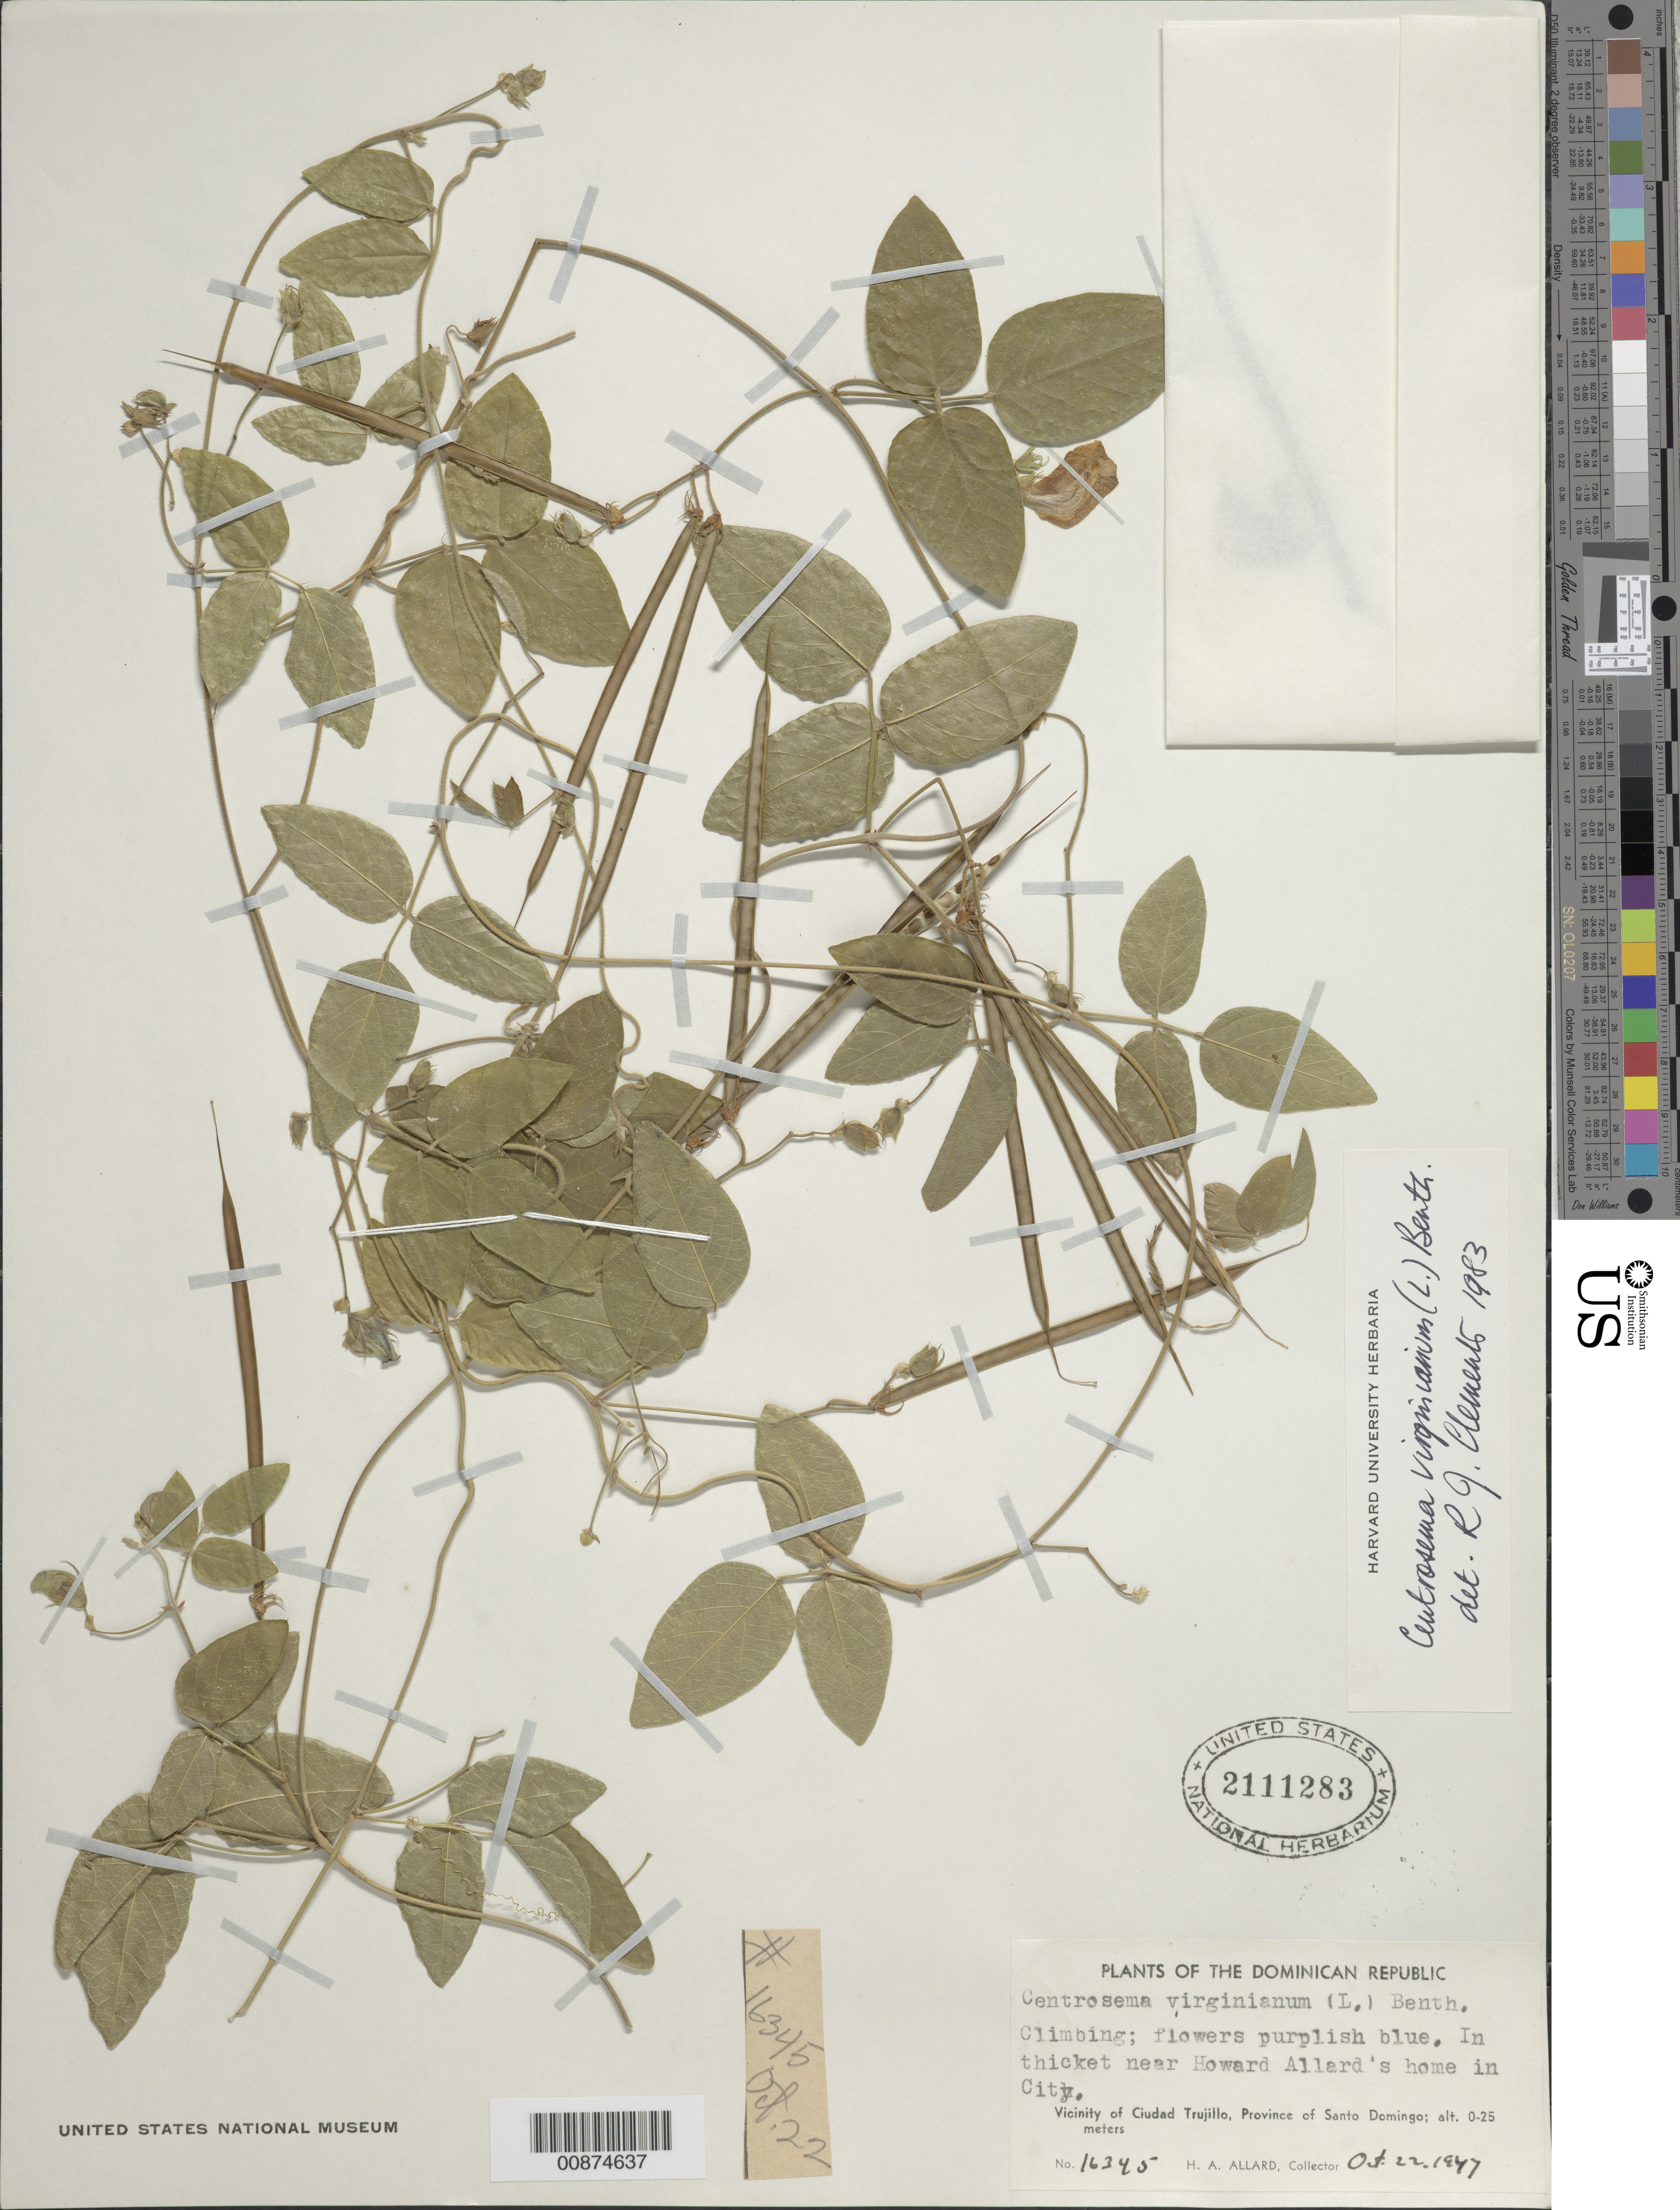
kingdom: Plantae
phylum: Tracheophyta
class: Magnoliopsida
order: Fabales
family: Fabaceae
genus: Centrosema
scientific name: Centrosema virginianum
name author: (L.) Benth.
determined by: Clements, R. J.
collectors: H. A. Allard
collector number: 16345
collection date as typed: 22 Oct 1947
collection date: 1947-10-22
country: Dominican Republic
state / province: Distrito Nacional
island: Hispaniola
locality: Vicinity of Ciudad Trujillo, Province of Santo Domingo (obsolete). Near Howard Allard's home in city.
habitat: In thicket.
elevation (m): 0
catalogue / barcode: US 2111283